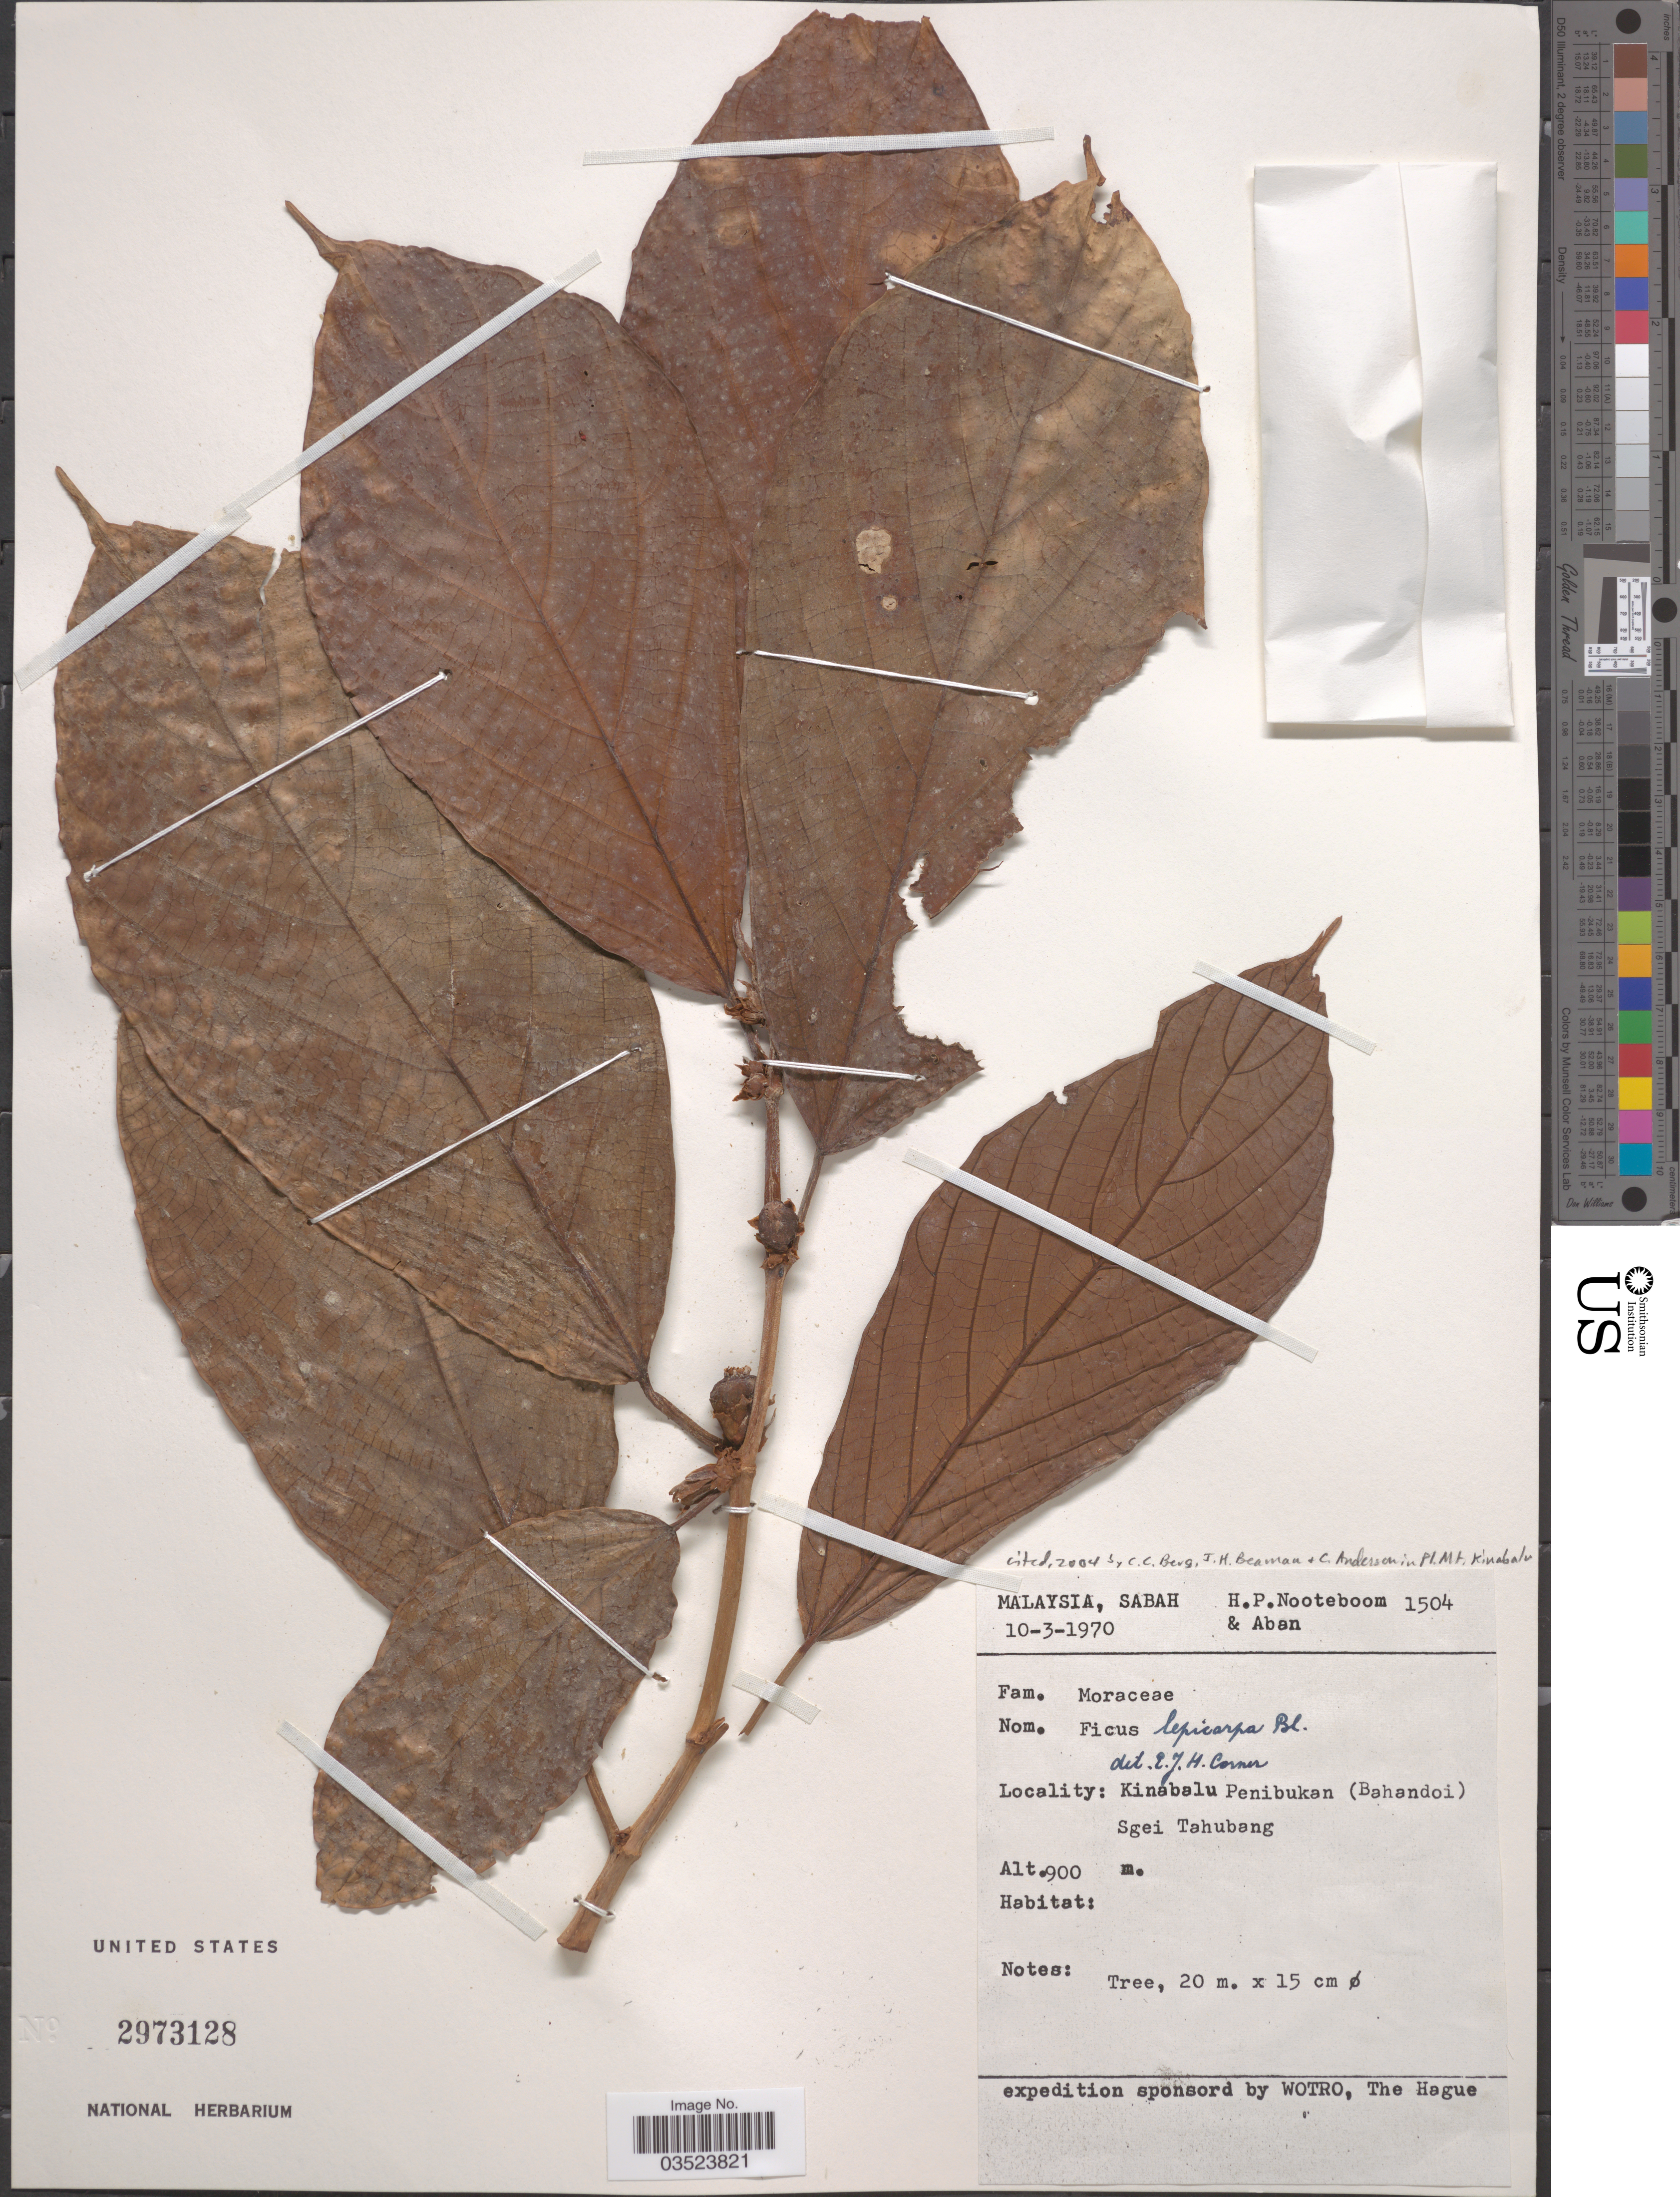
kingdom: Plantae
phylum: Tracheophyta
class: Magnoliopsida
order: Rosales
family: Moraceae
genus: Ficus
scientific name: Ficus lepicarpa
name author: Blume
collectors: H. P. Nooteboom & -- Aban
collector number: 1504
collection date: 1970-03-10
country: Malaysia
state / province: Sabah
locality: Kinabalu Penibukan (Bahandoi). Sgei Tahubang.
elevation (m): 900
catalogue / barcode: US 2973128